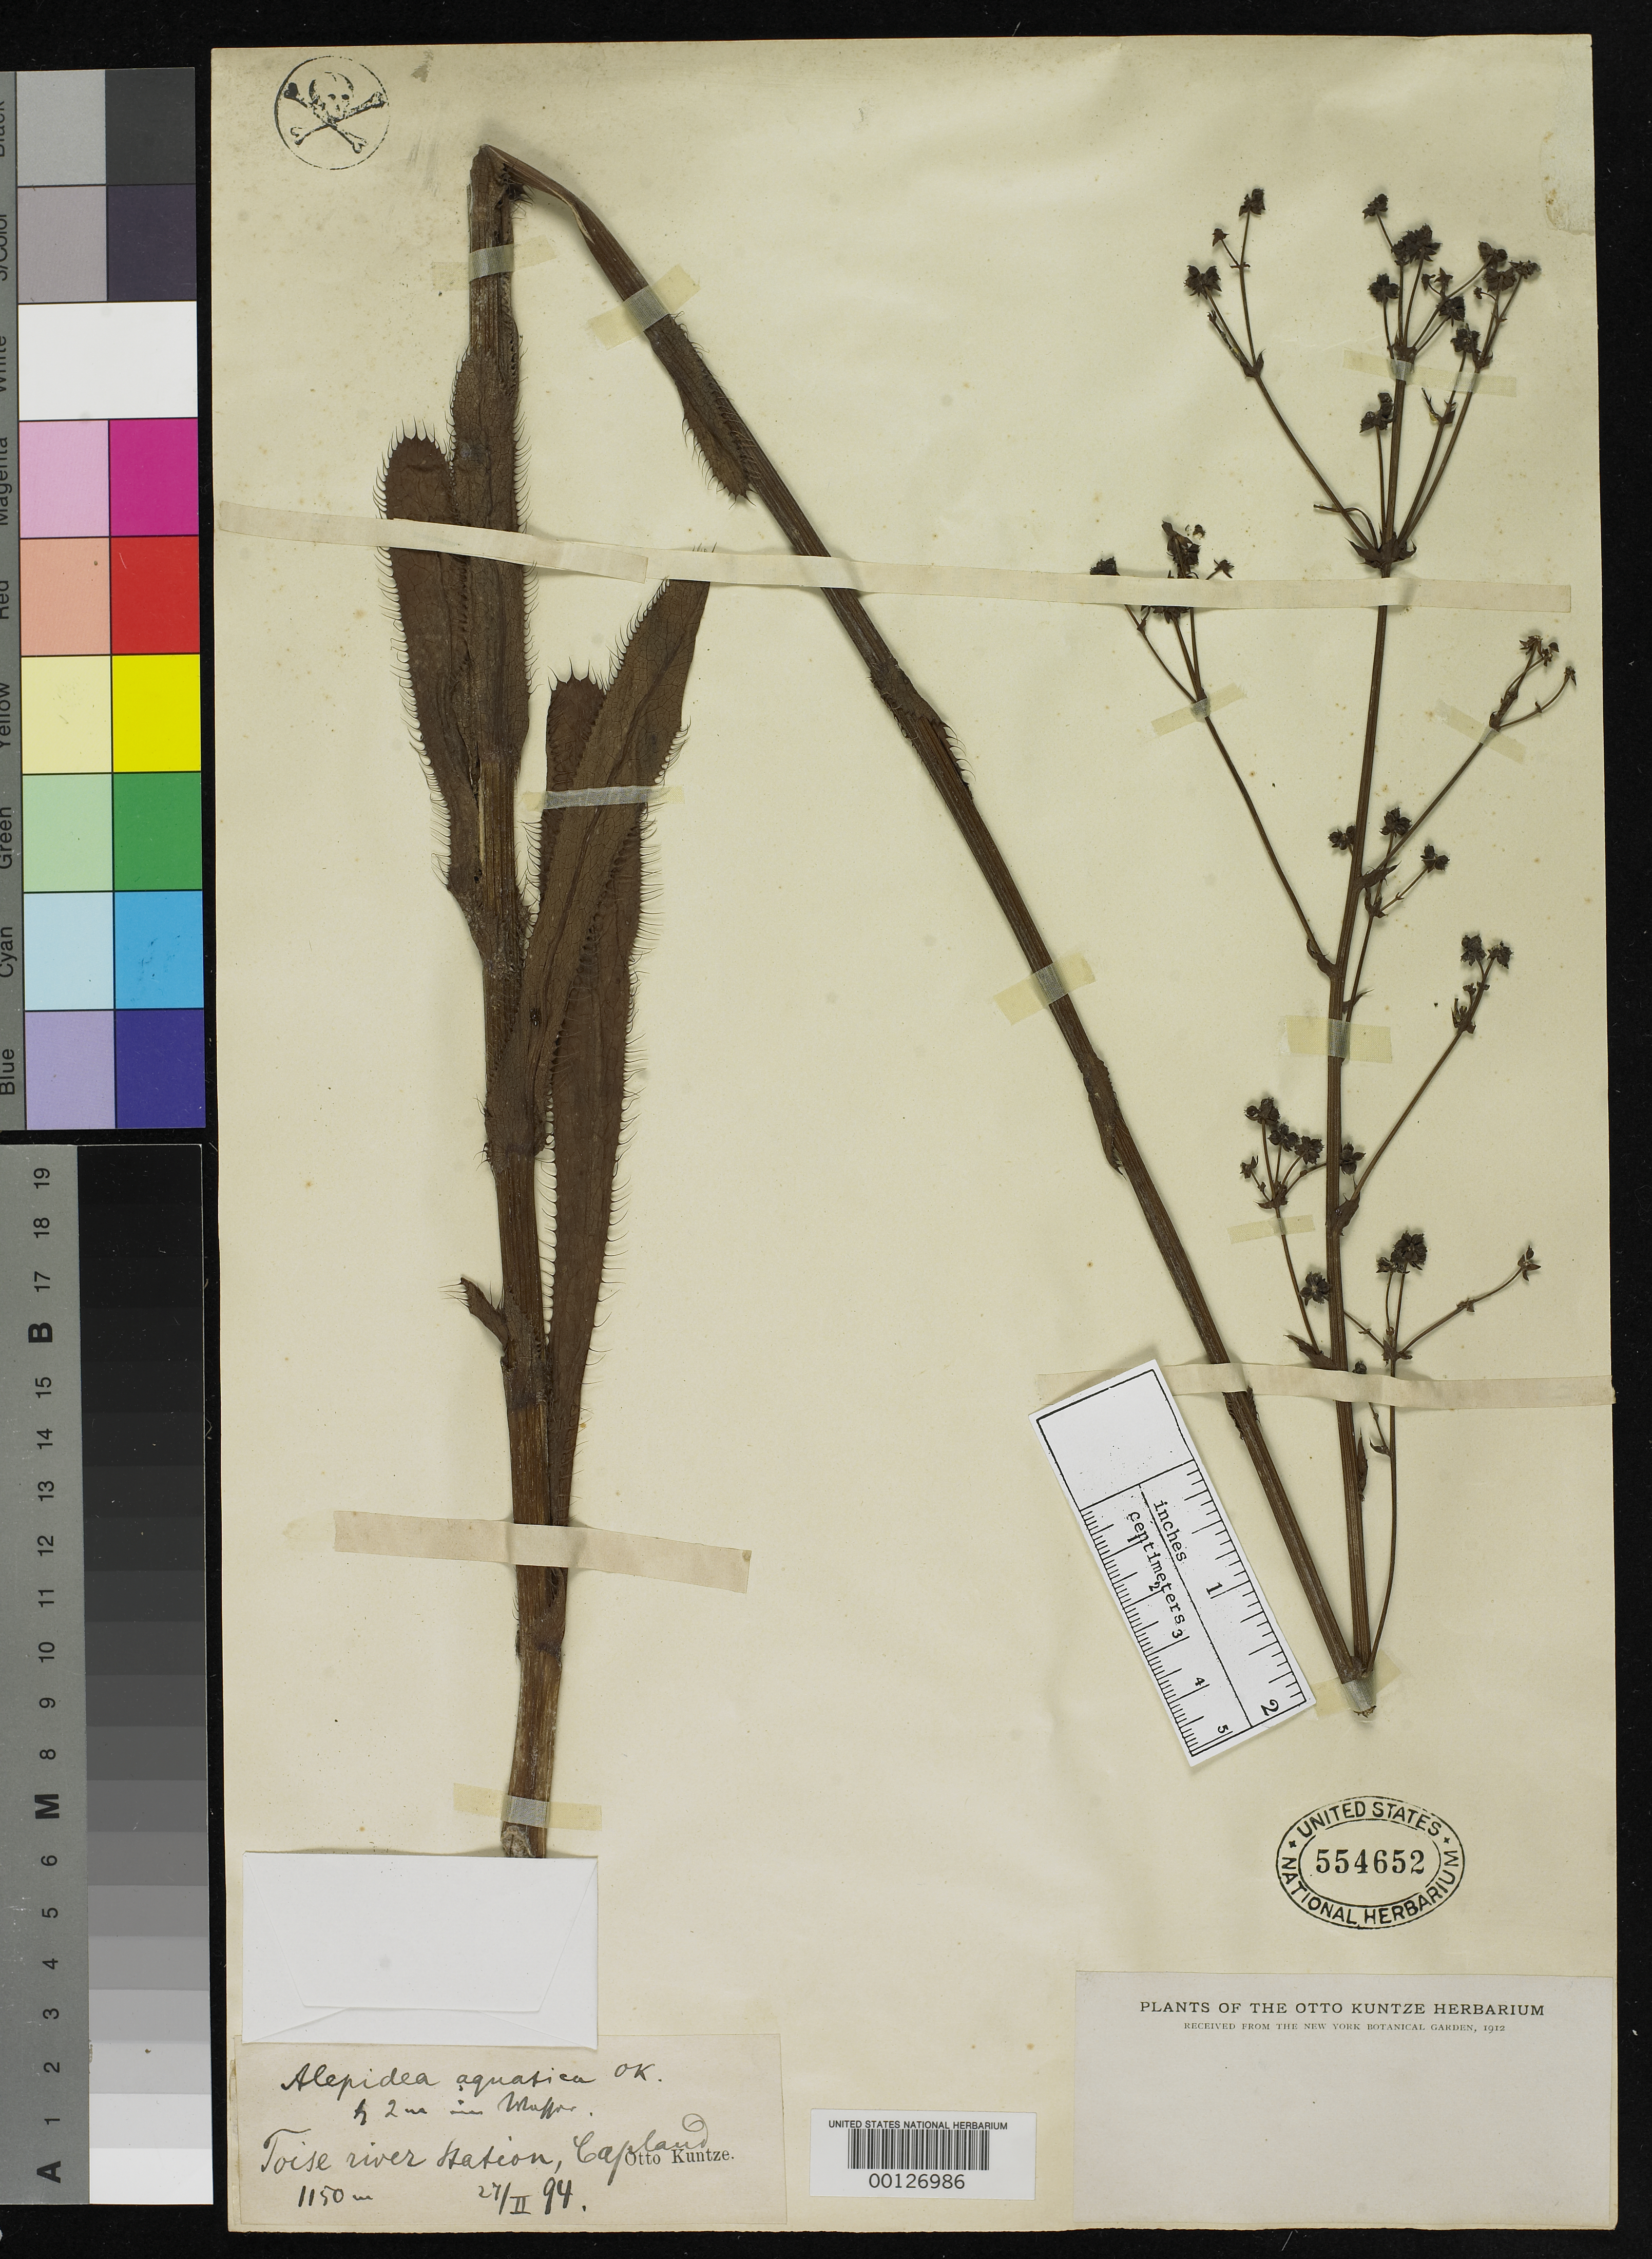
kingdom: Plantae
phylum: Tracheophyta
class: Magnoliopsida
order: Apiales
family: Apiaceae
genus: Alepidea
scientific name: Alepidea aquatica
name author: Kuntze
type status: Type Collection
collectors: C.E.O. Kuntze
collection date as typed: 27 Feb 1894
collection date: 1894-02-27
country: South Africa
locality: Toise River Station.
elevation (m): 1150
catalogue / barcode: US 554652